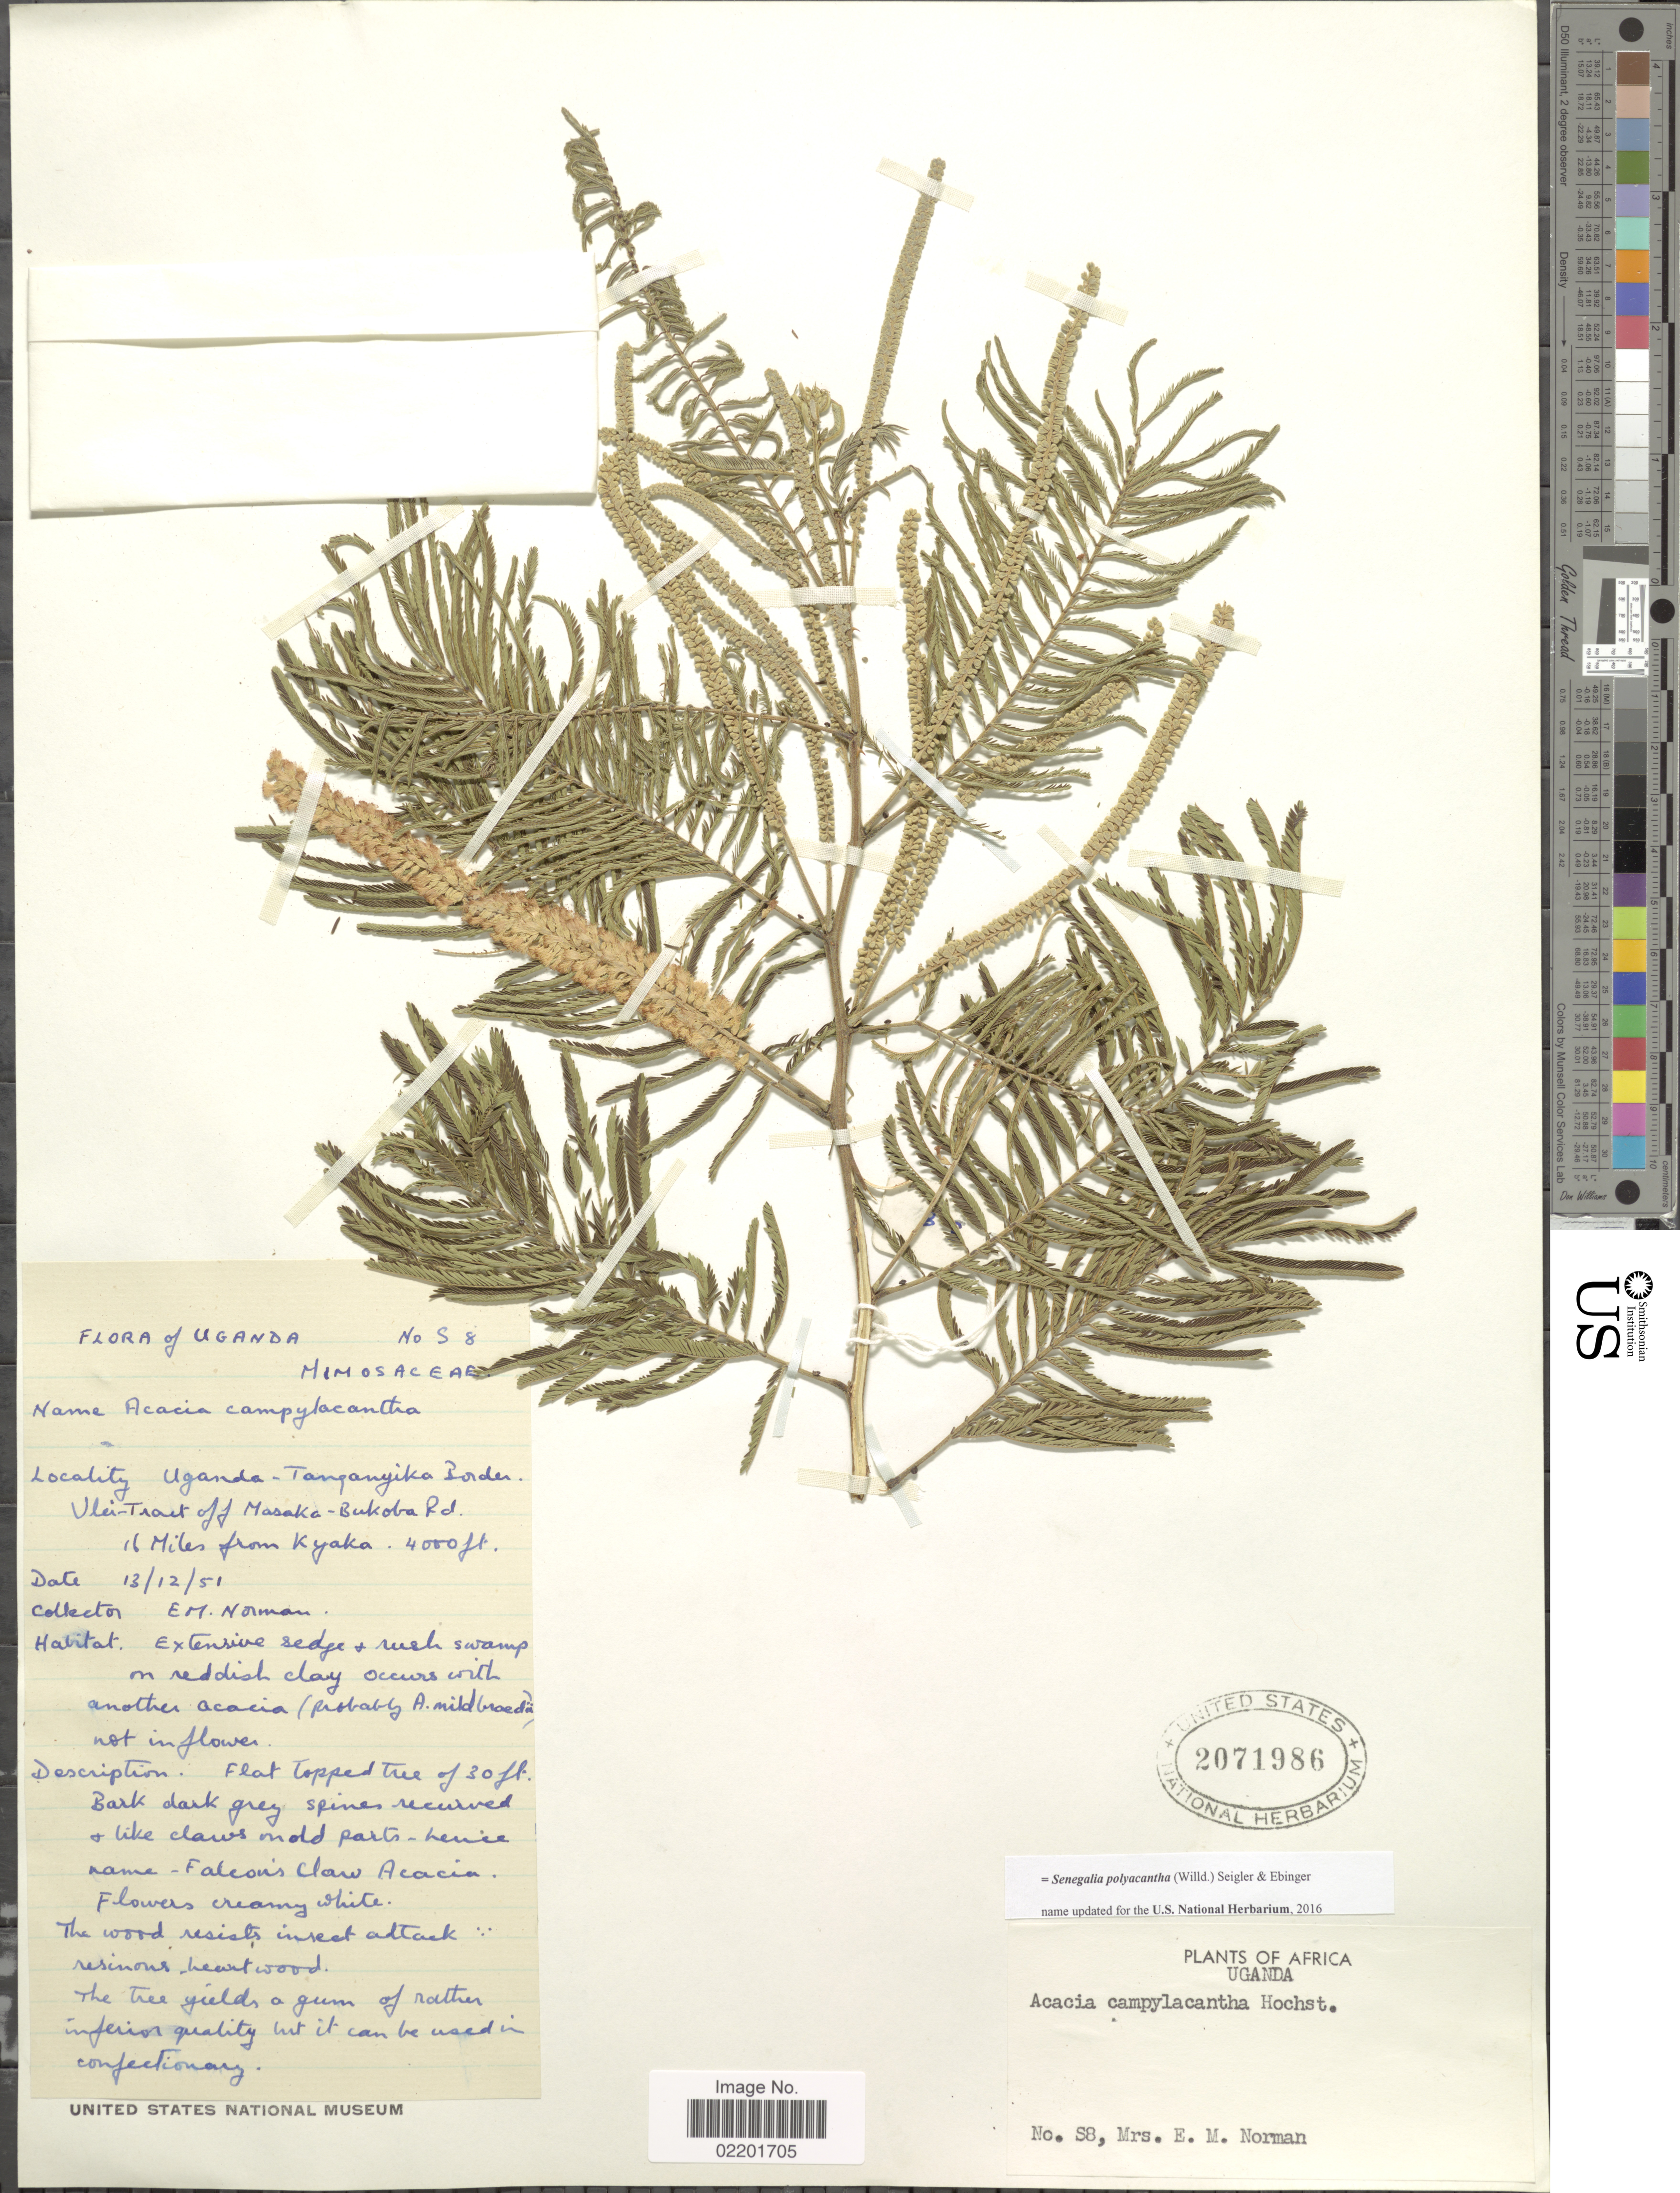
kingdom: Plantae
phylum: Tracheophyta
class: Magnoliopsida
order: Fabales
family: Fabaceae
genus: Senegalia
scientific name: Senegalia polyacantha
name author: (Willd.) Seigler & Ebinger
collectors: E. Norman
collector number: S8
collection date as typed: Transcribed d/m/y: 13/12/51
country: Uganda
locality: Africa, Uganda-Tanganyika border, Vlei-Tract off Masaka-Bukoba Rd, 16 miles from Kyaka.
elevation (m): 1219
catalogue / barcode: US 2071986